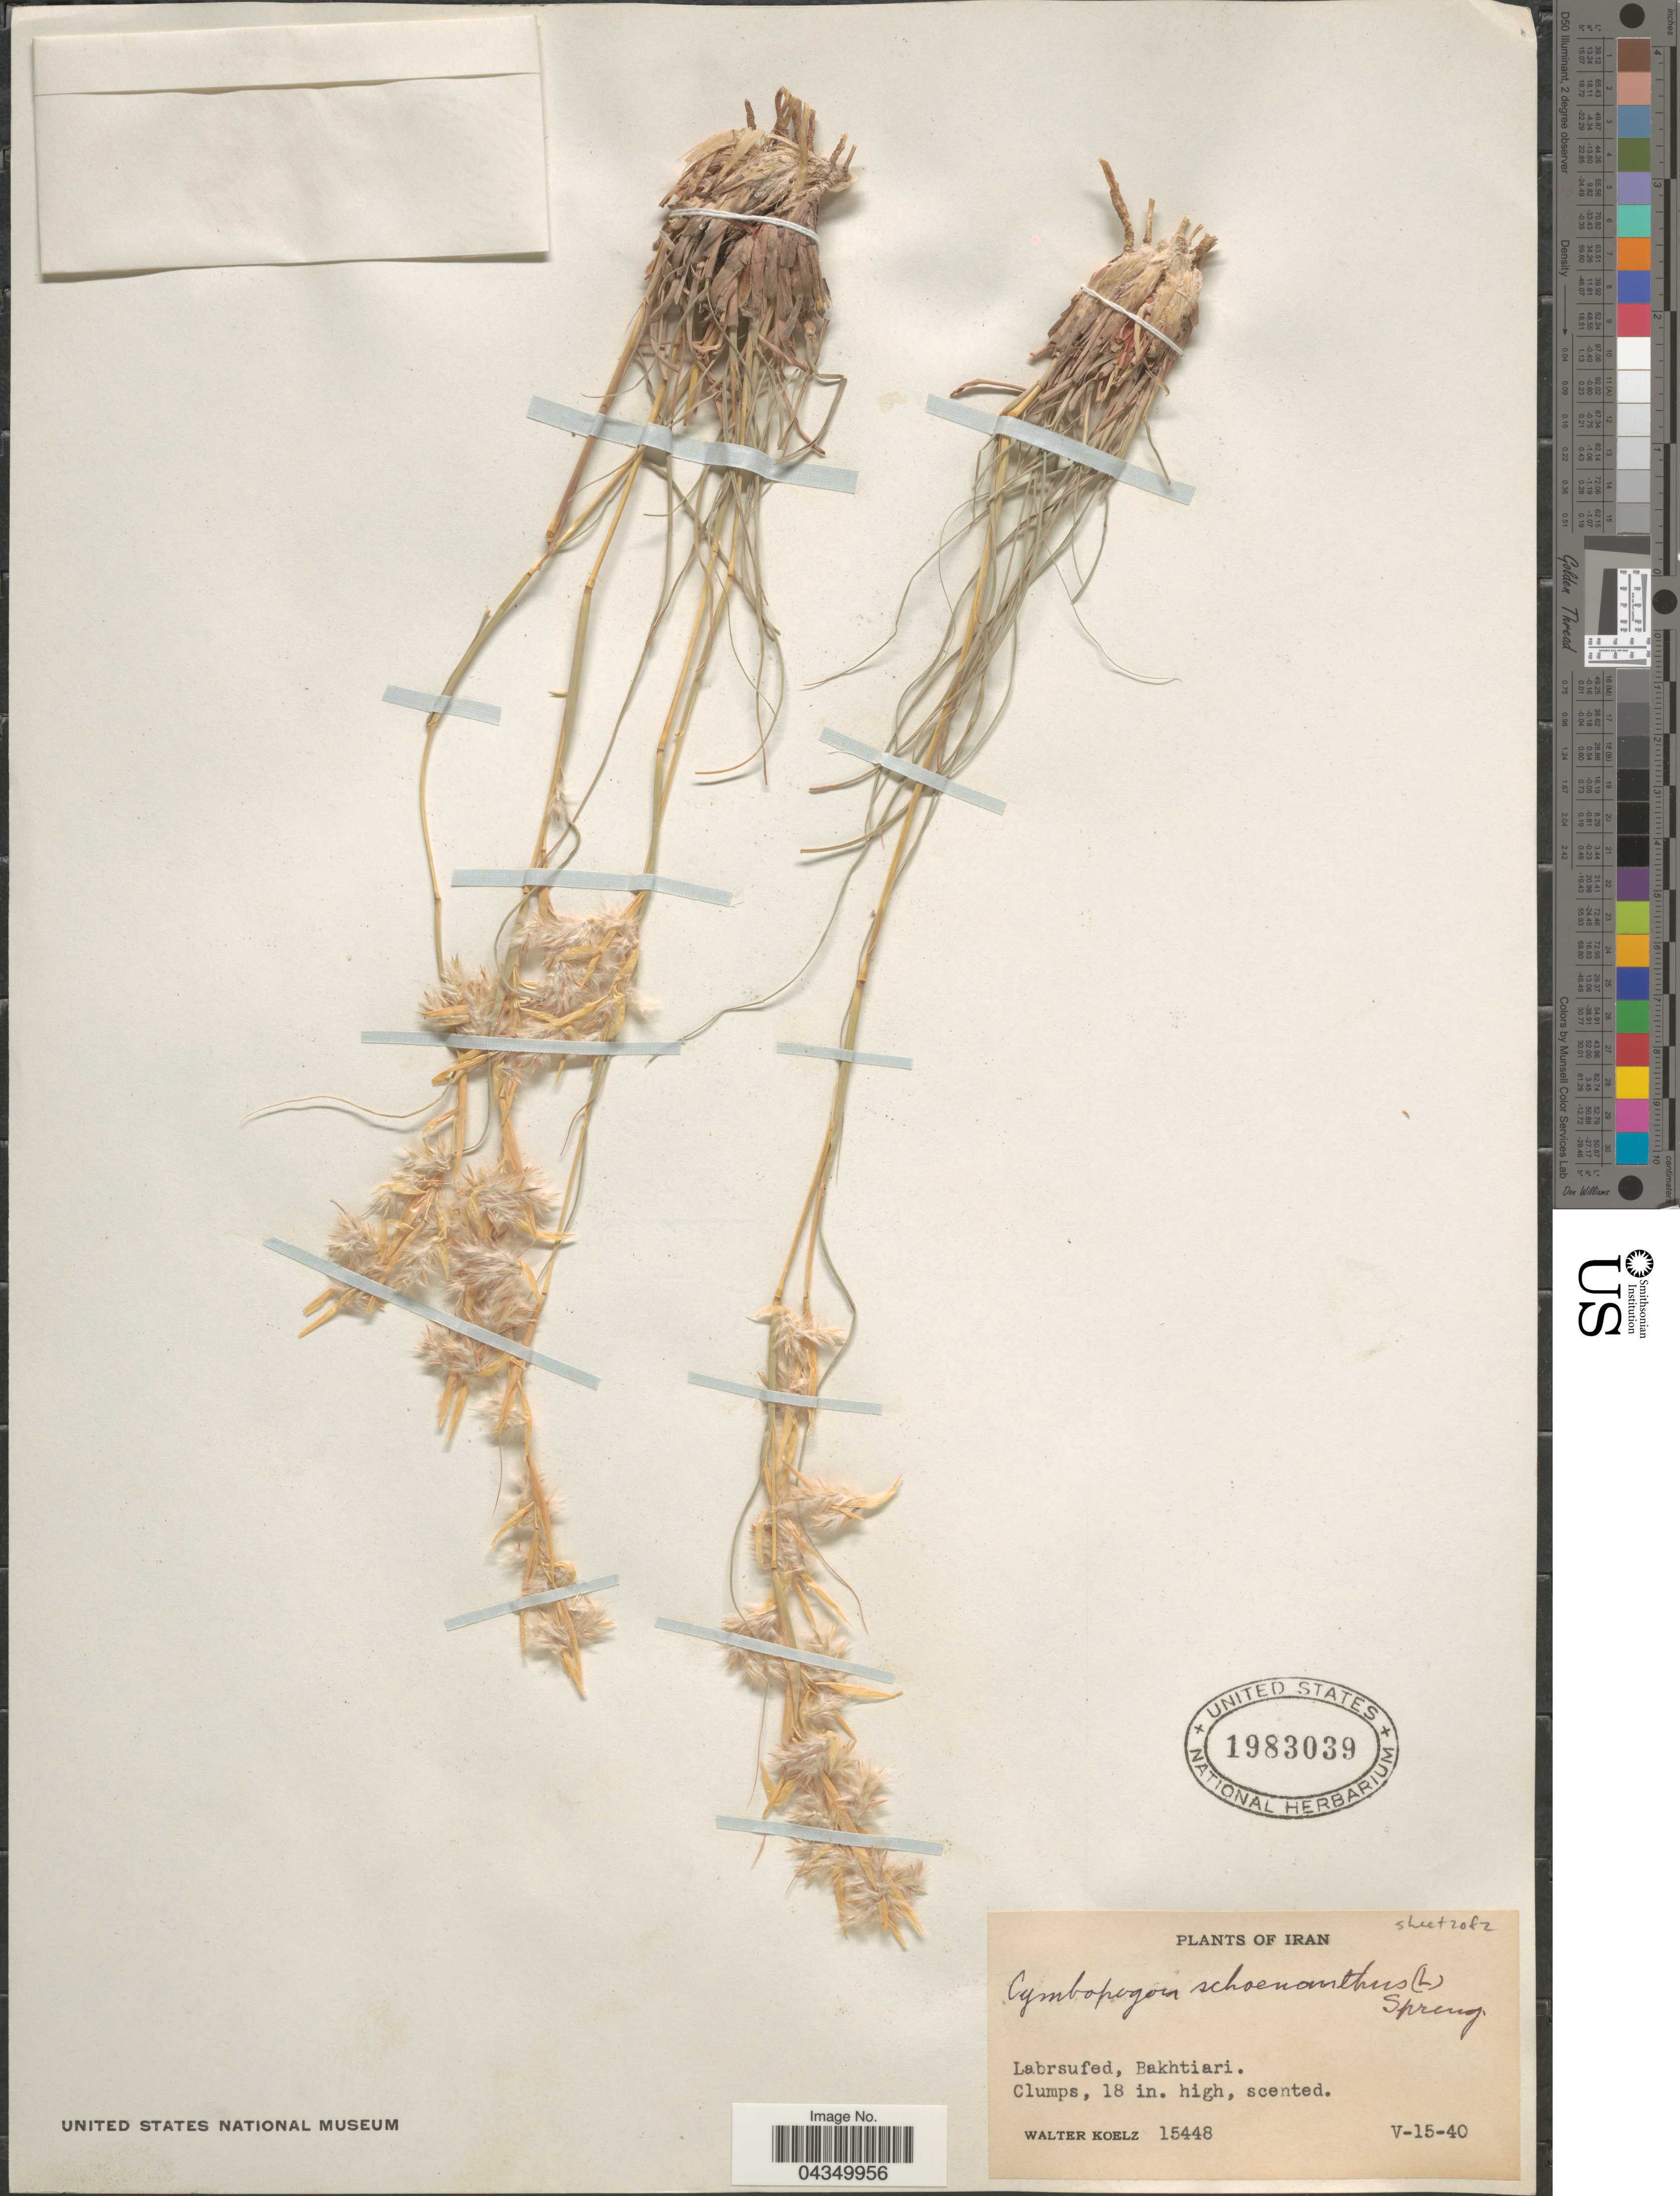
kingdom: Plantae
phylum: Tracheophyta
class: Liliopsida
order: Poales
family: Poaceae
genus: Cymbopogon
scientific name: Cymbopogon iwarancusa subsp. olivieri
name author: (Boiss.) Soenarko & Reinwardtia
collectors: W. N. Koelz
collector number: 15448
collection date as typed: Transcribed d/m/y: 15/5/40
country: Iran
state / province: Chahar Mahaal and Bakhtiari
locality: Labrsufed, Bakhtiari.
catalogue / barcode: US 1983039